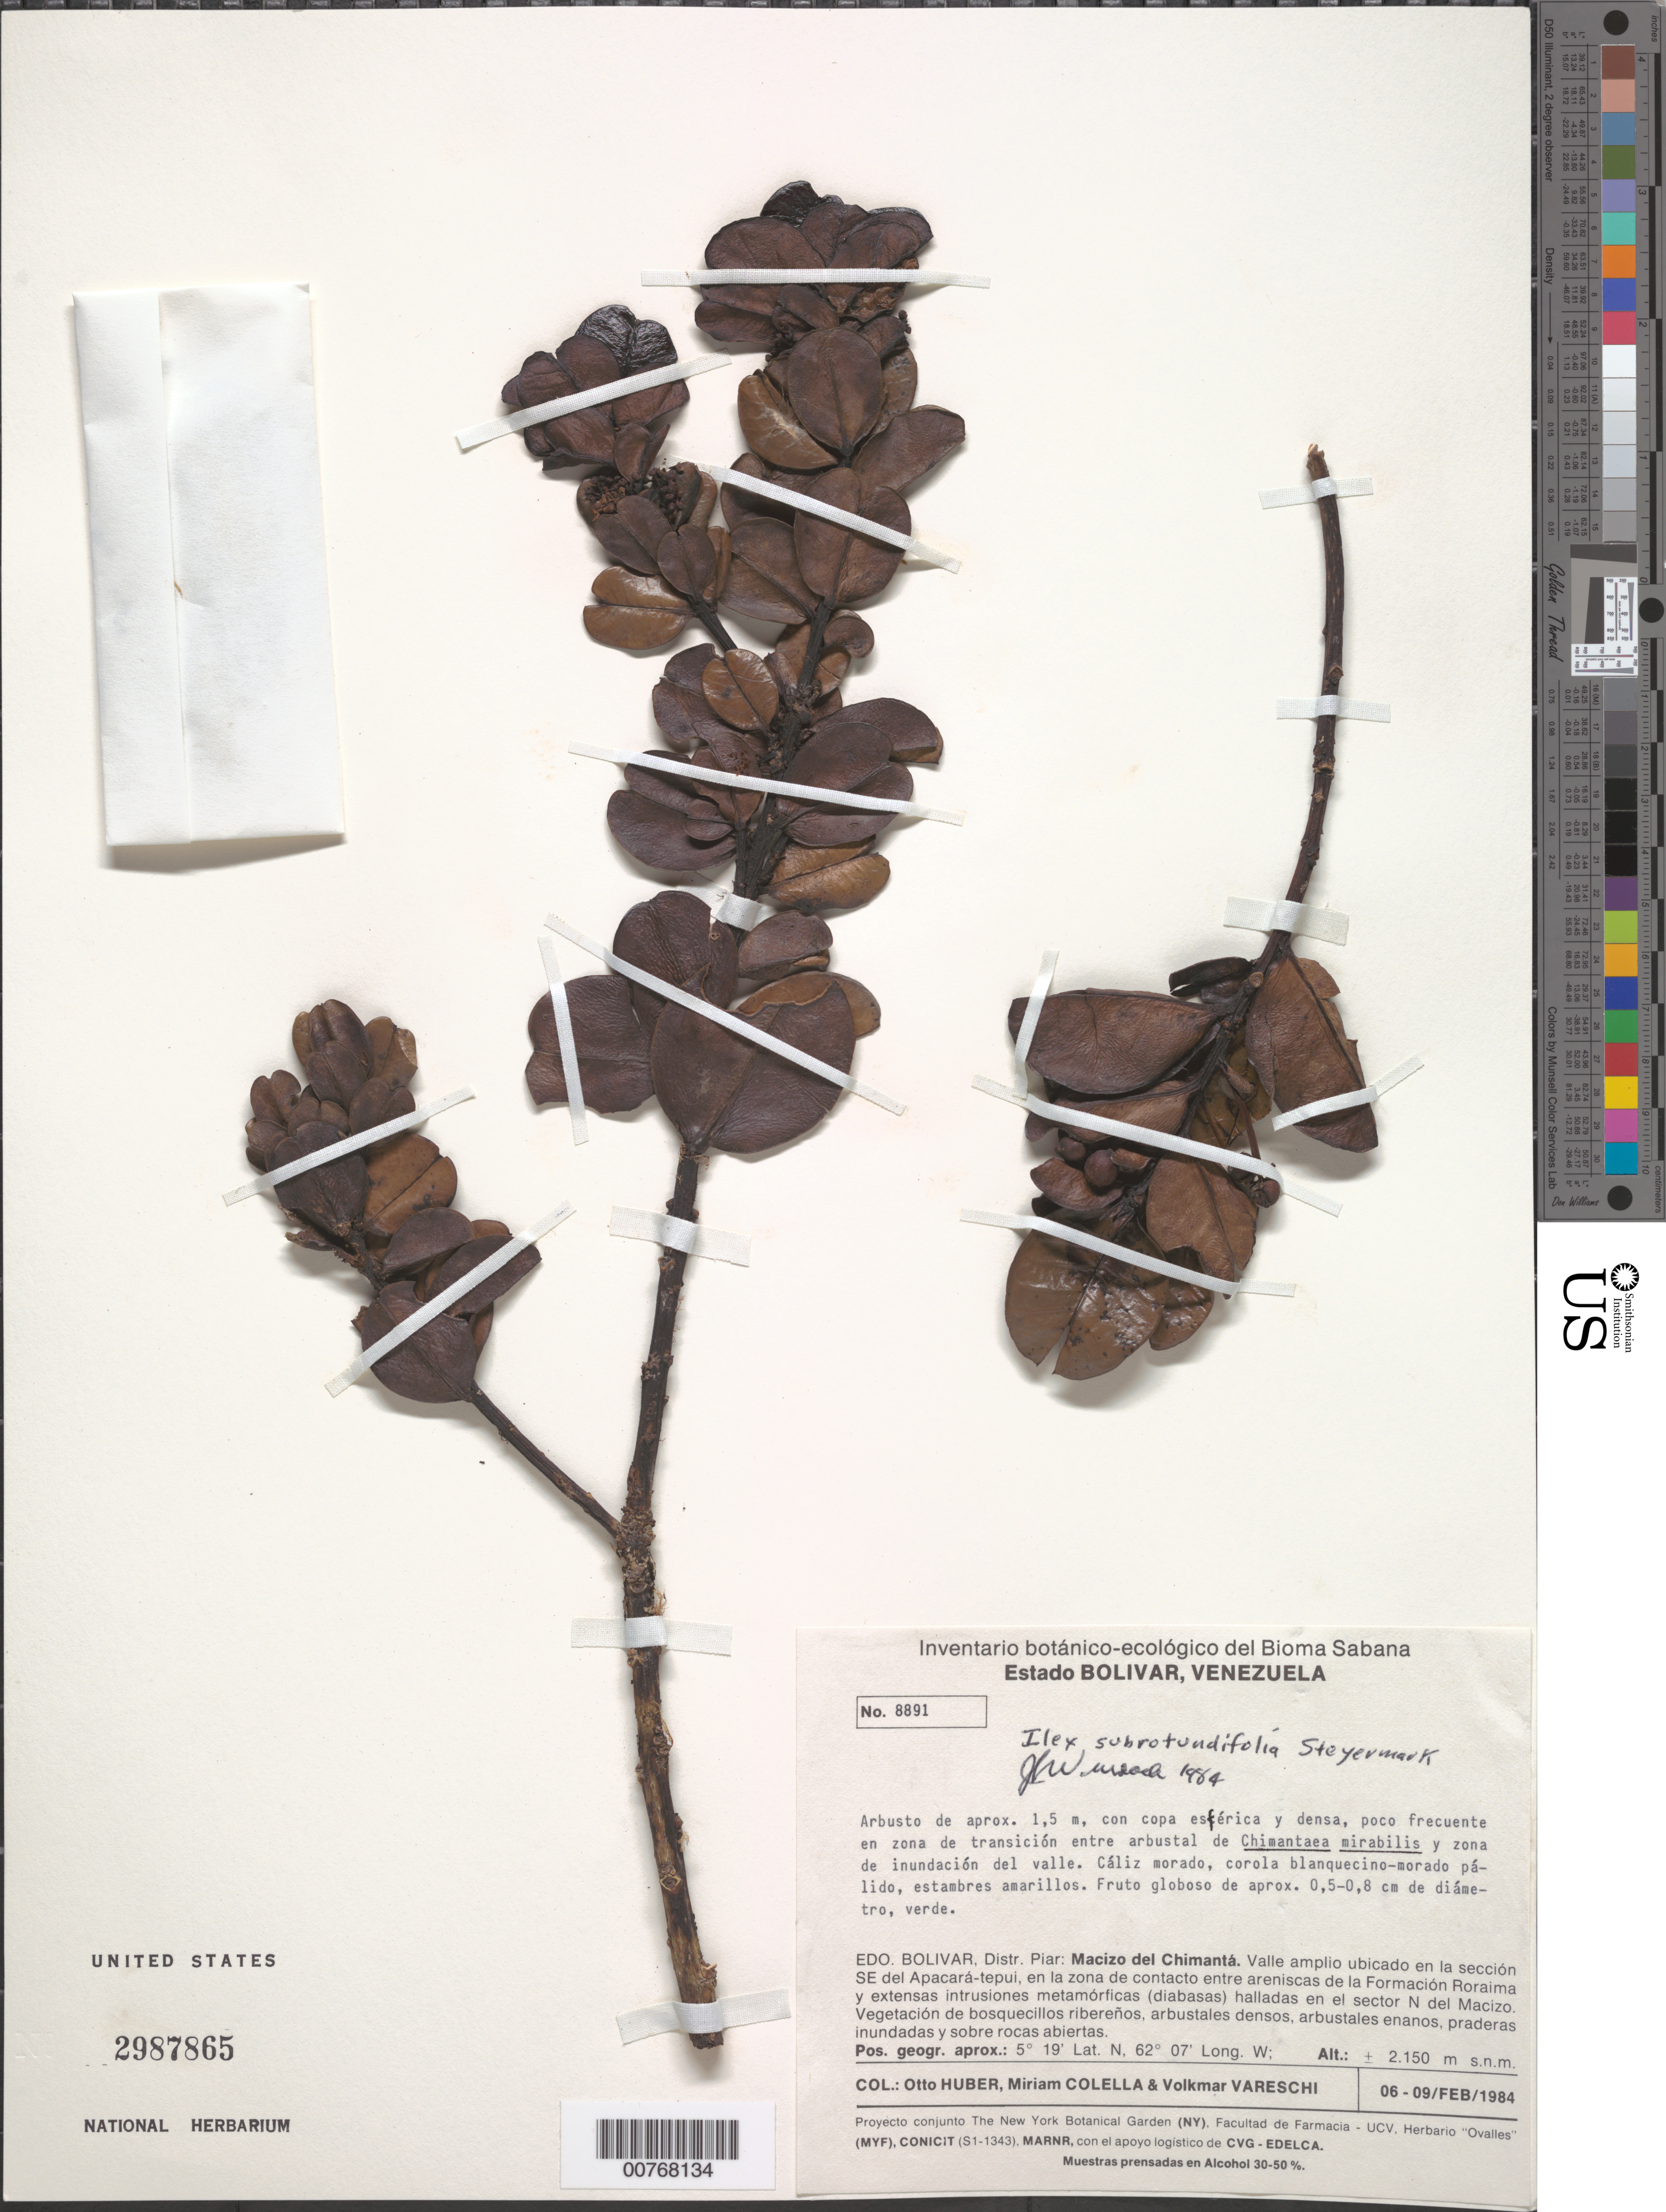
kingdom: Plantae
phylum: Tracheophyta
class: Magnoliopsida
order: Aquifoliales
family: Aquifoliaceae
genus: Ilex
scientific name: Ilex subrotundifolia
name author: Steyerm.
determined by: Wurdack, John J., (US), US (UNITED STATES)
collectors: O. Huber, M. Colella & V. Vareschi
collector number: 8891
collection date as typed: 6-Feb-84 to 9-Feb-84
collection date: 1984-02-06/1984-02-09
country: Venezuela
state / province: Bolívar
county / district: Piar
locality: Macizo del Chimantá, sector SE del Apacará-tepuí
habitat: Vegetatión de bosquecillos ribereños, arbustales densos, arbustales enanos, praderas inundadas y sobre rocas abiertas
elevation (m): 2150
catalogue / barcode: US 2987865